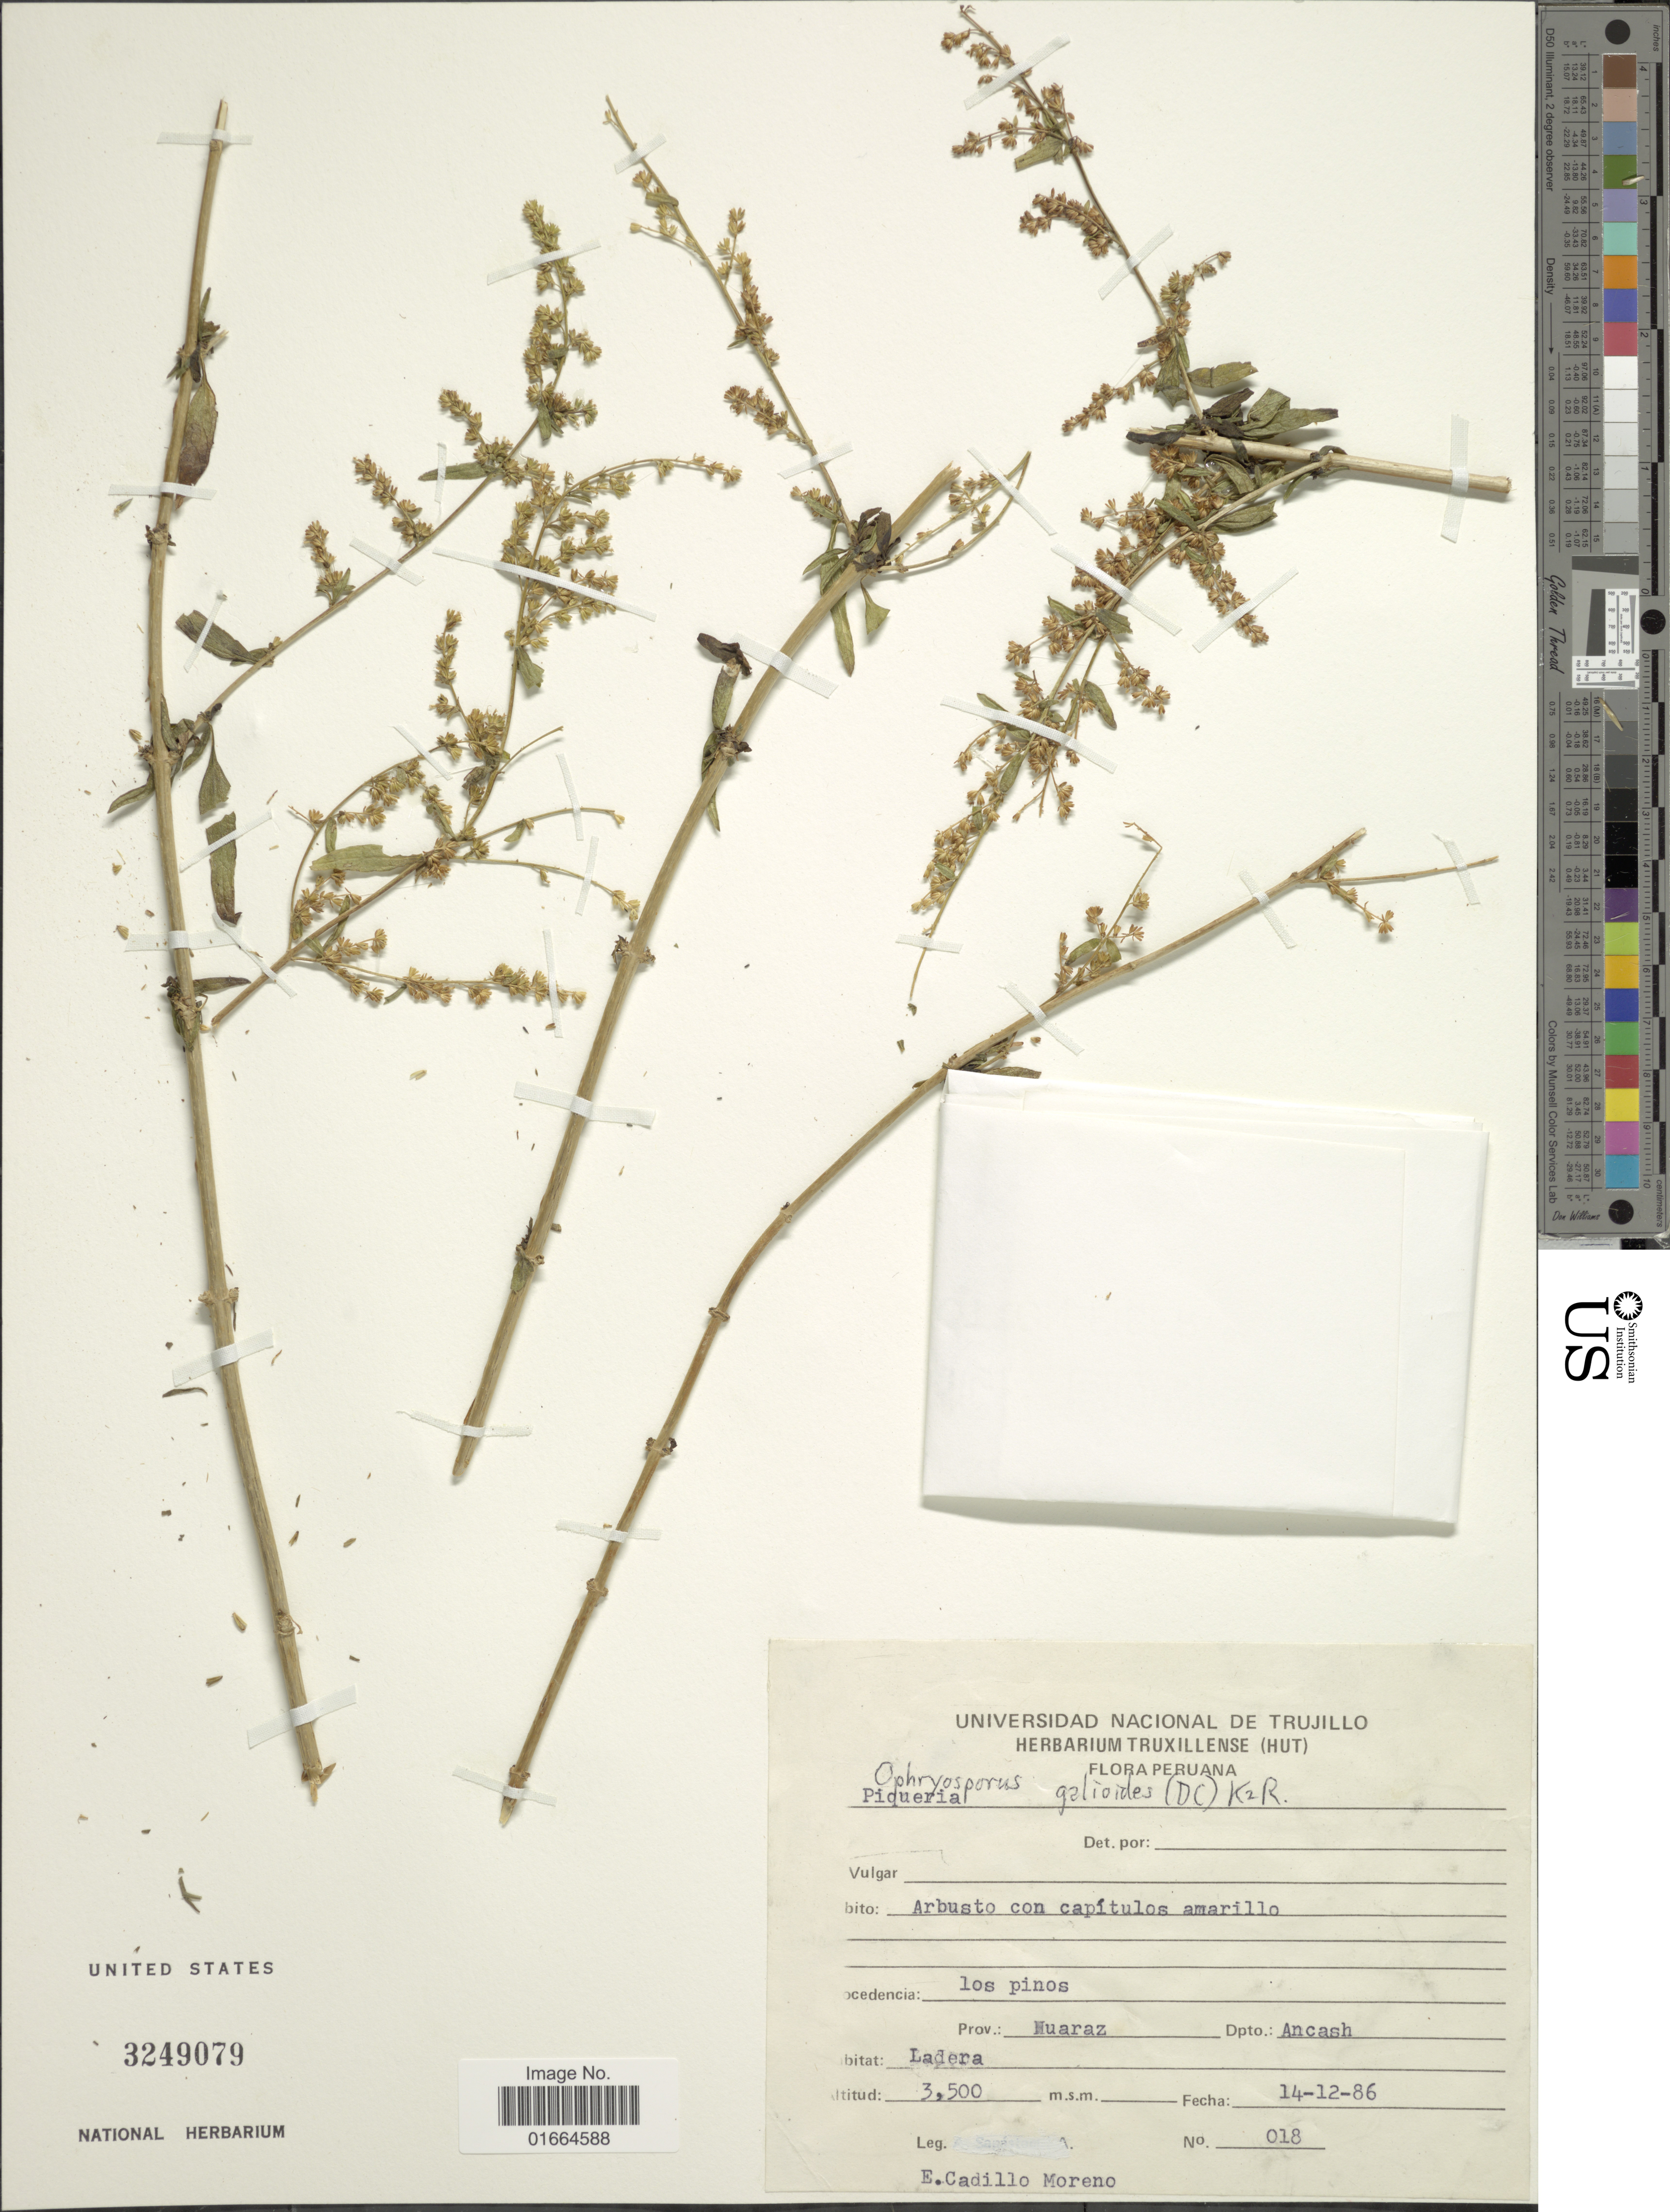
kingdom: Plantae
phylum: Tracheophyta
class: Magnoliopsida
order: Asterales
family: Asteraceae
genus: Ophryosporus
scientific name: Ophryosporus galioides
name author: (DC.) R.M. King & H. Rob.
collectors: E. Moreno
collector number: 018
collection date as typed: Transcribed d/m/y: 14/12/86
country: Peru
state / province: Ancash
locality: Procedencia los pinos, Prov.: Huaraz, Dpto.: Ancash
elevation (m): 3500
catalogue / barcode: US 3249079